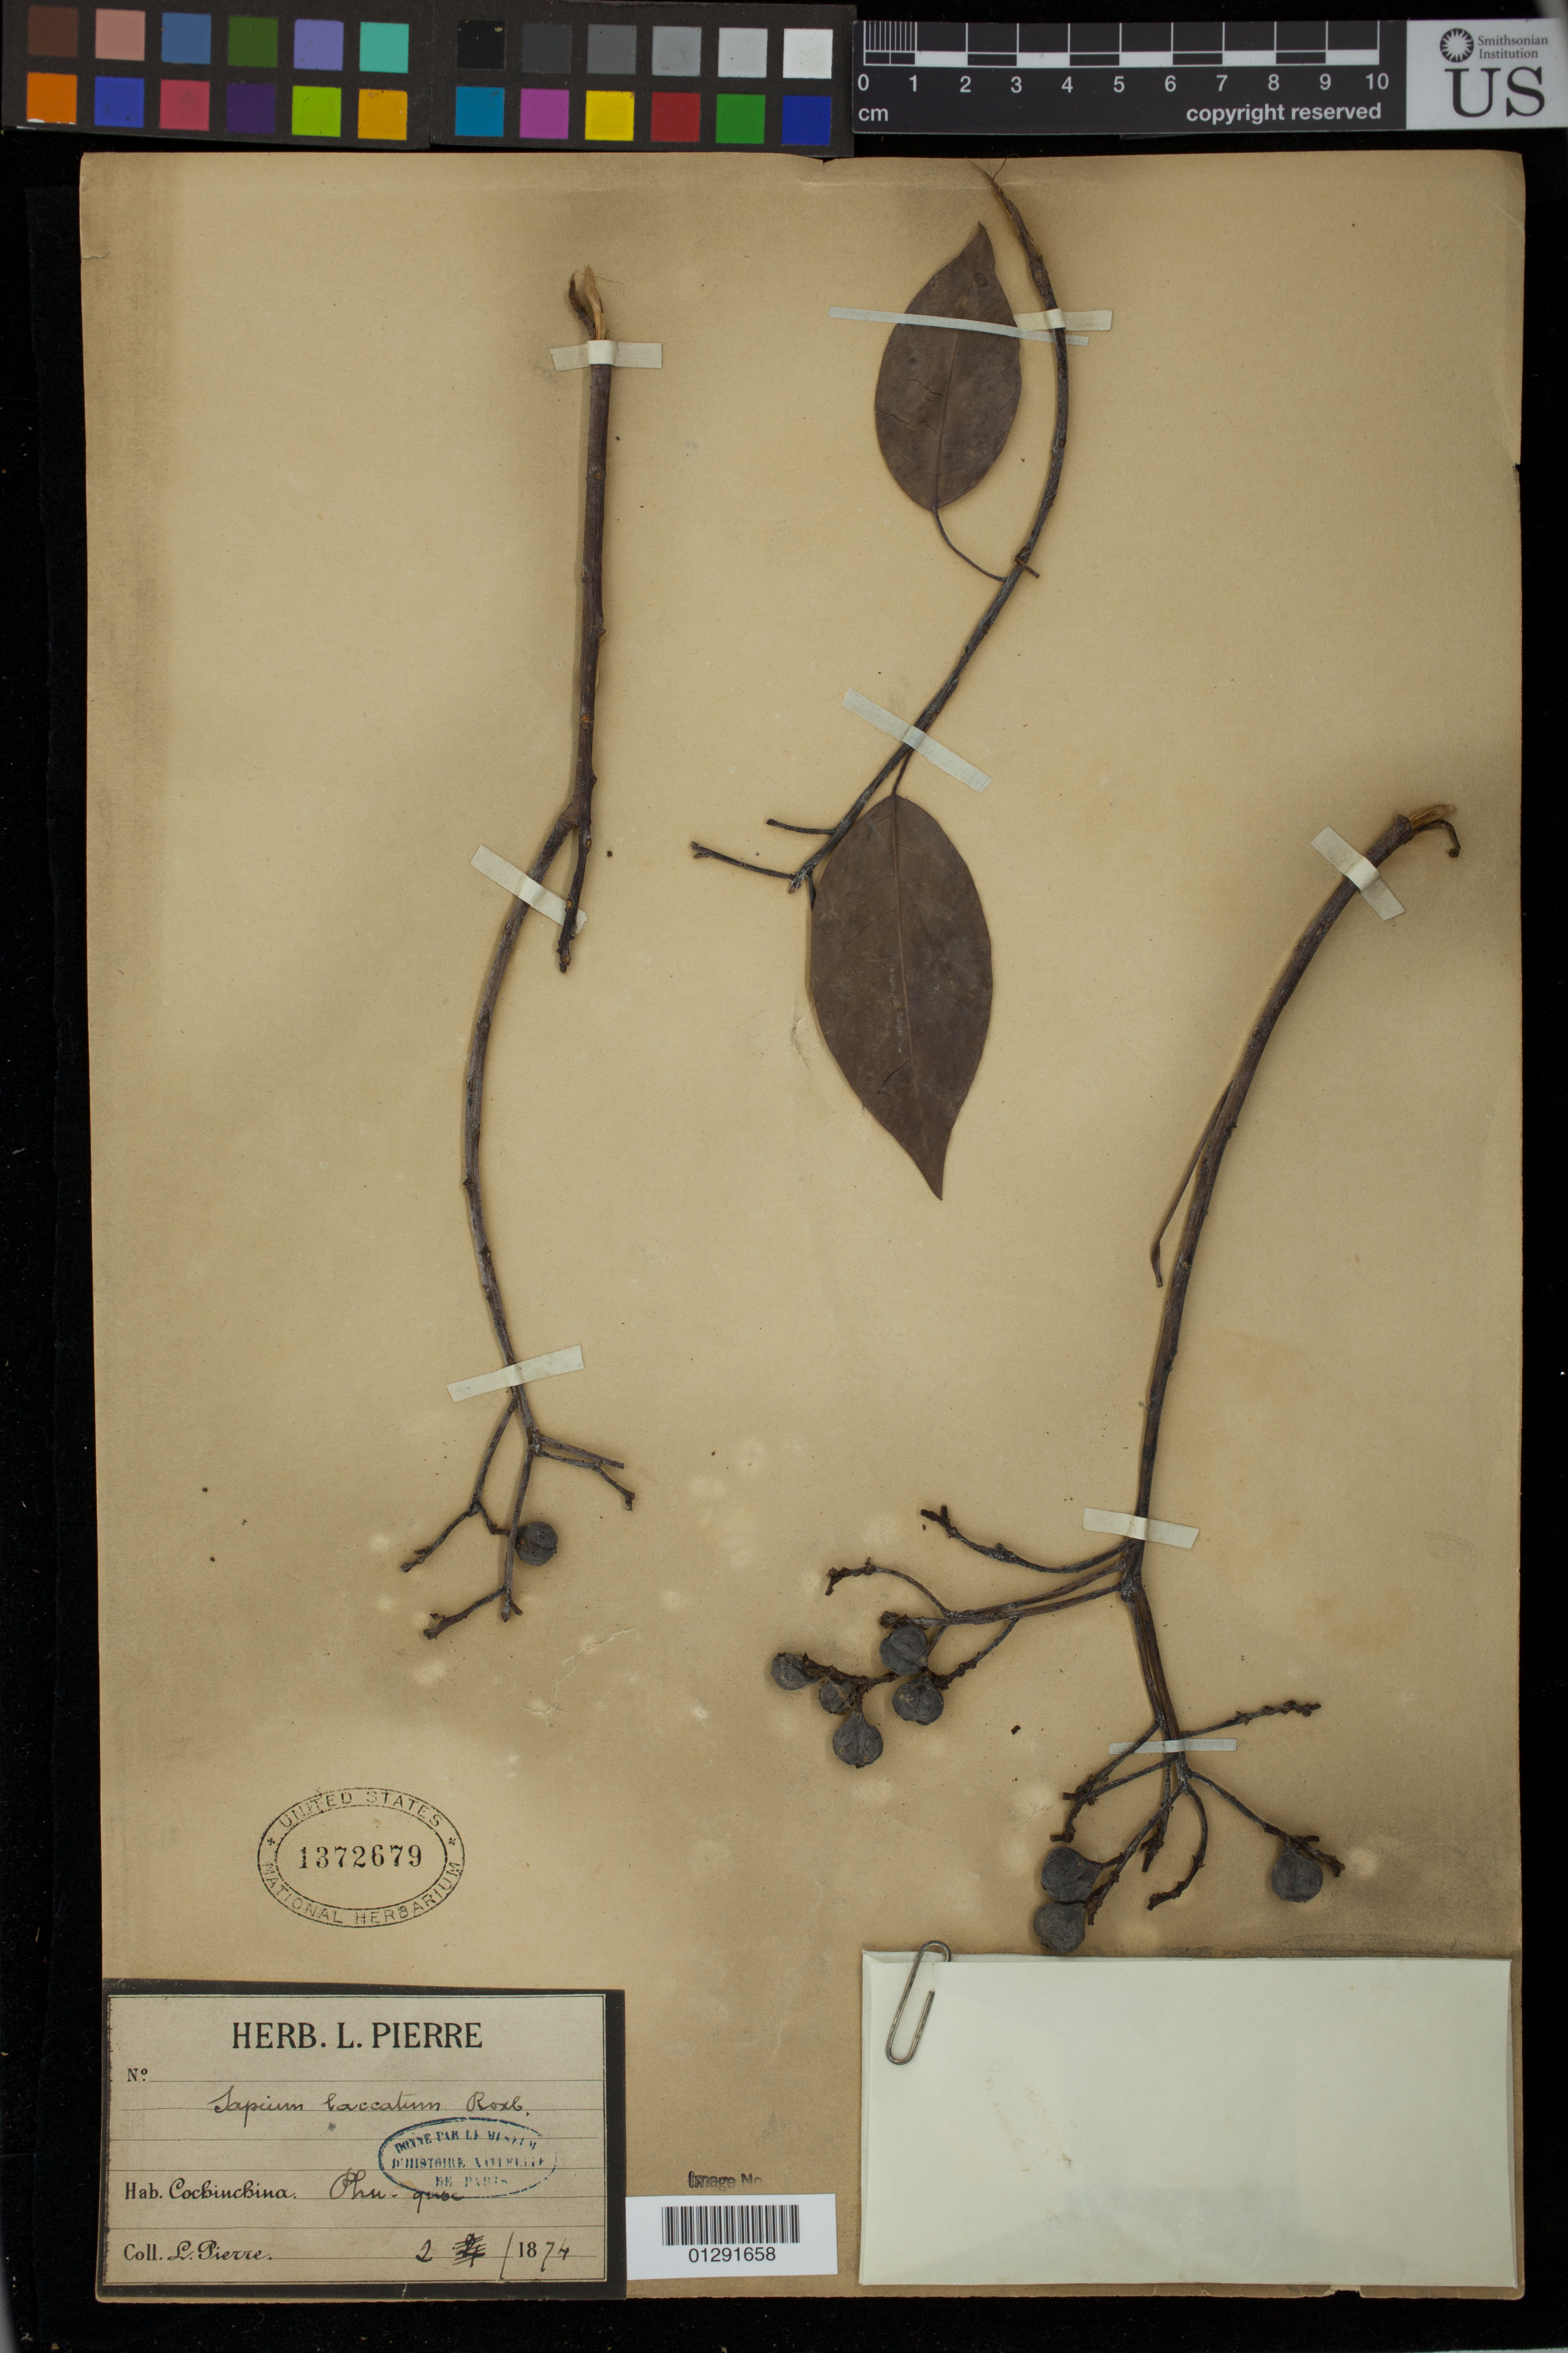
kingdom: Plantae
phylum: Tracheophyta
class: Magnoliopsida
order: Malpighiales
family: Euphorbiaceae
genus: Sapium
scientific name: Sapium baccatum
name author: Roxb.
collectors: L. Pierre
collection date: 1874-02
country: Vietnam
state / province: Kien Giang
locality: Phu Quoc, Cochinchina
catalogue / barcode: US 1372679